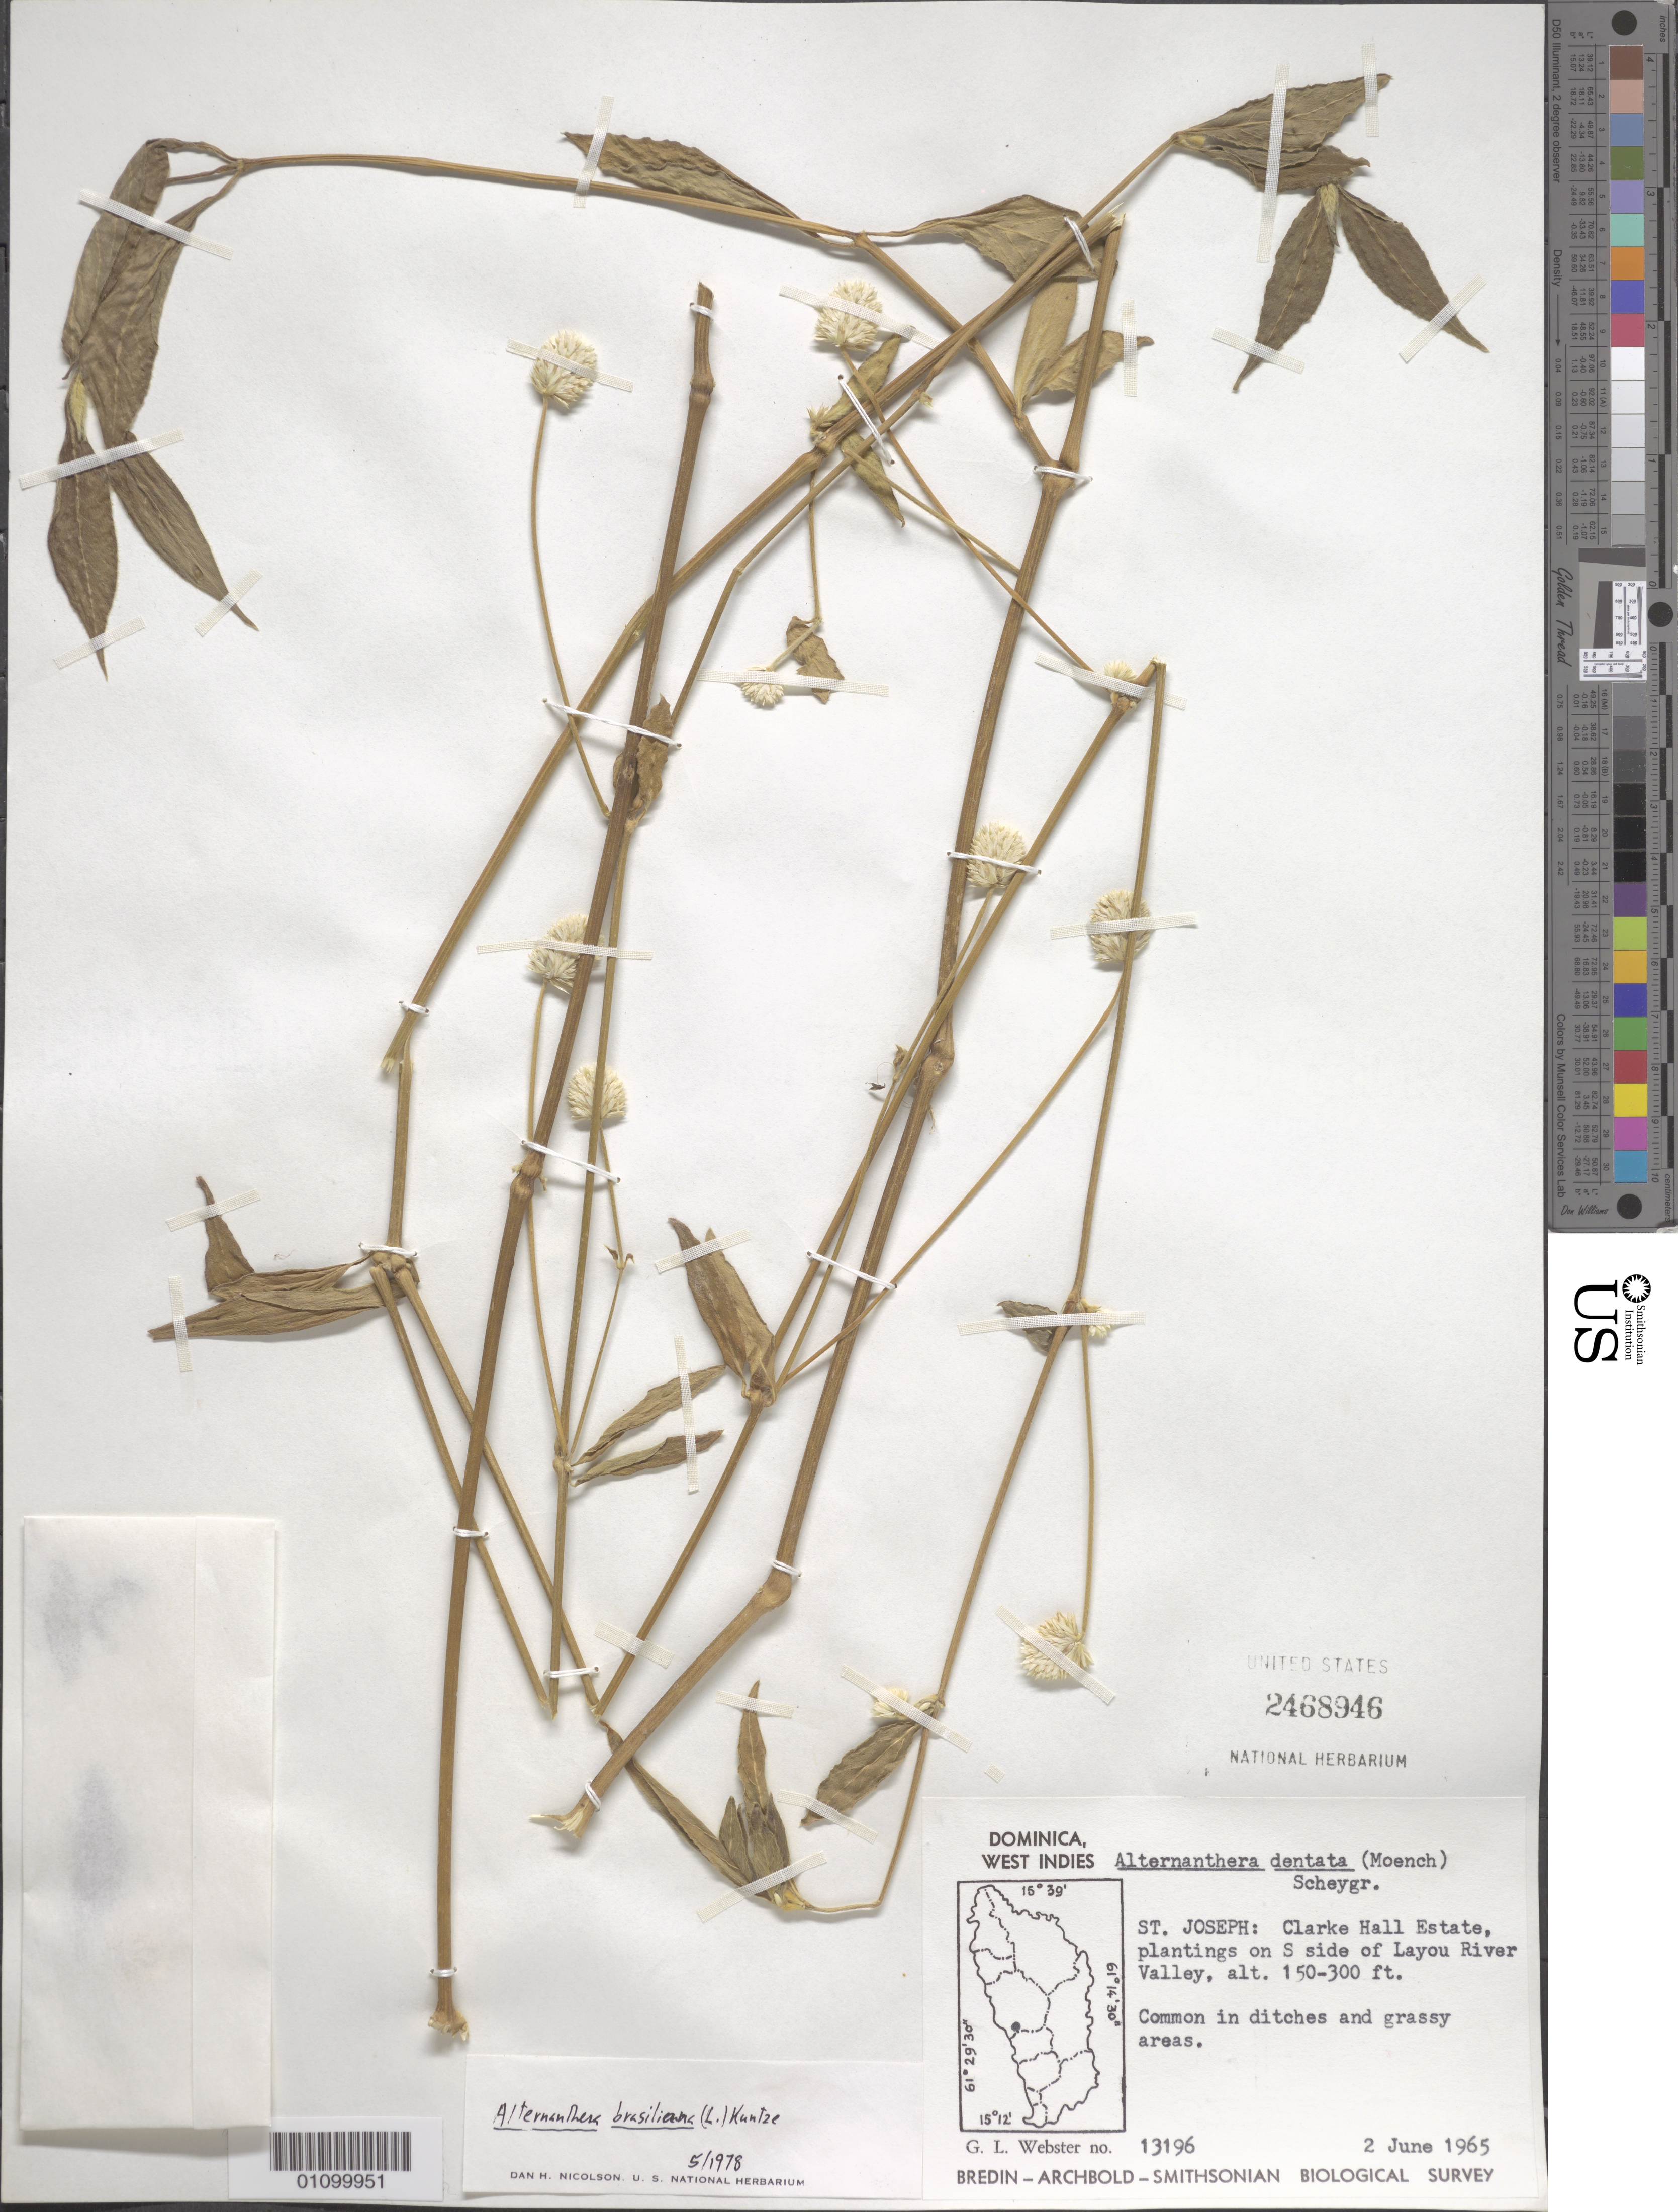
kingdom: Plantae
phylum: Tracheophyta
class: Magnoliopsida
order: Caryophyllales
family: Amaranthaceae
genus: Alternanthera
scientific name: Alternanthera brasiliana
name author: (L.) Kuntze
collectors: G. L. Webster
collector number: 13196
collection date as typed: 02 Jun 1965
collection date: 1965-06-02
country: Dominica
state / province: St. Joseph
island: Dominica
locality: Clarke Hall Estate. Plantings on S side of Layou River Valley.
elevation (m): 46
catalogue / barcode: US 2468946